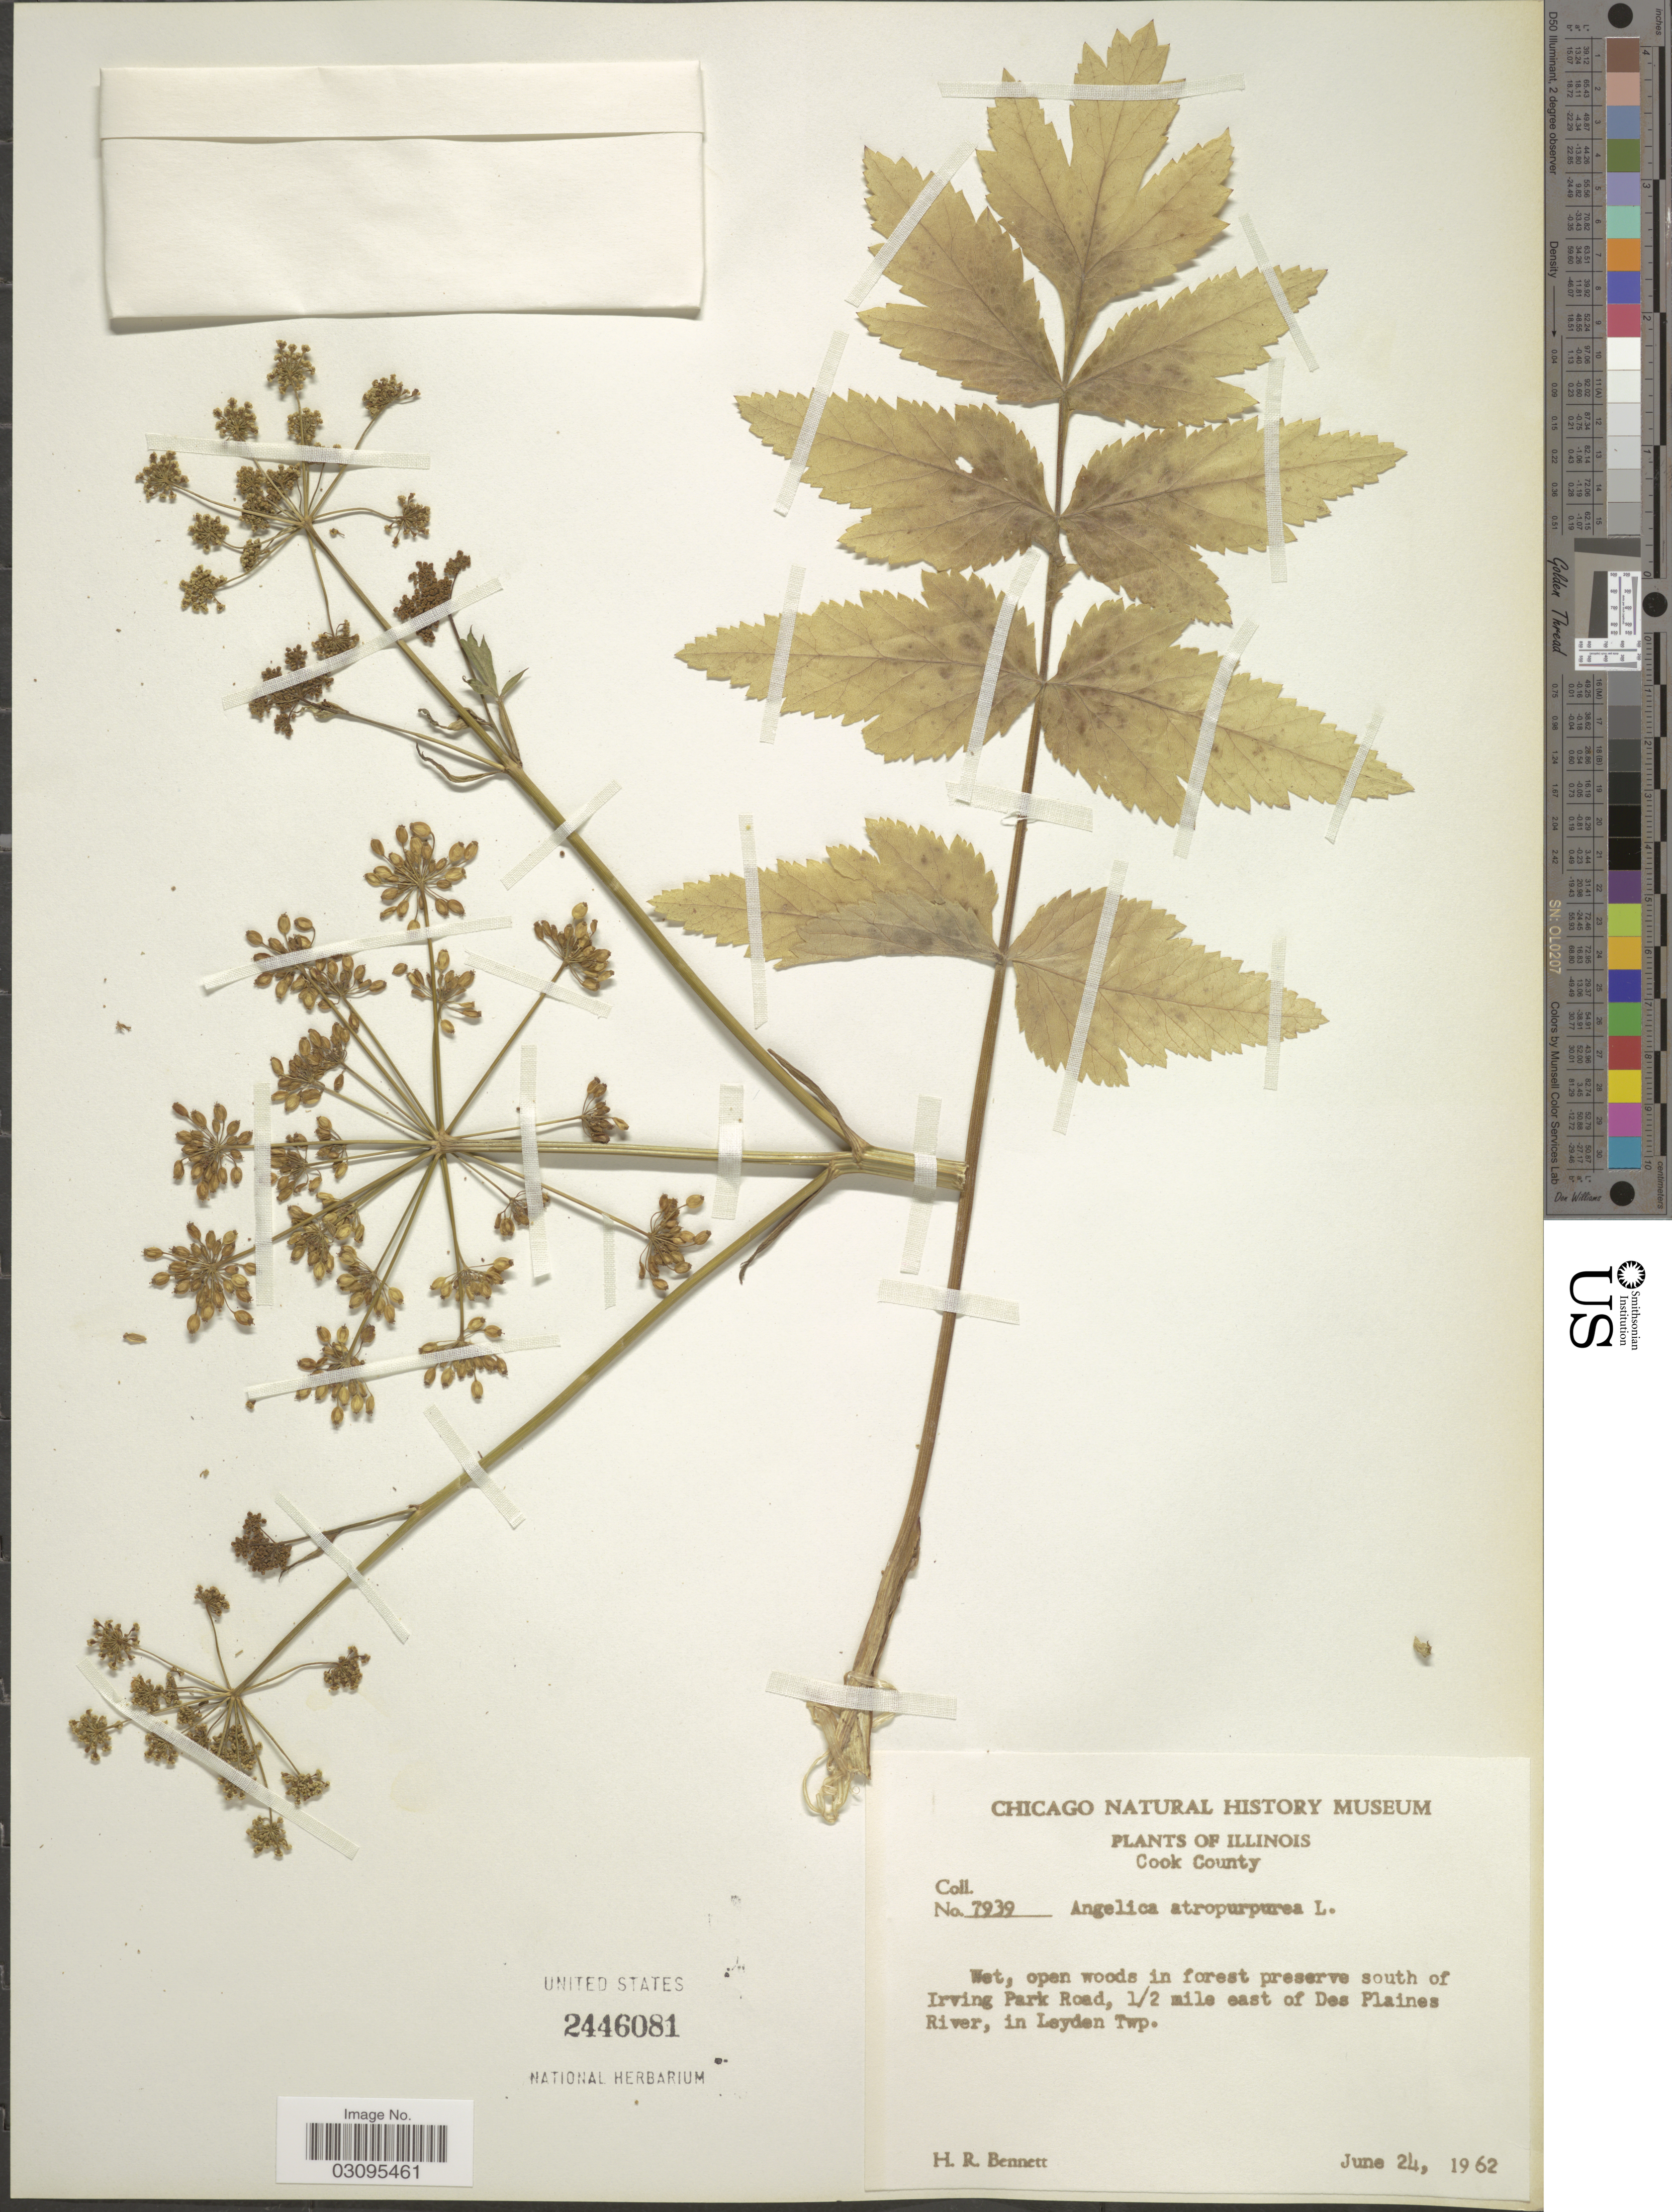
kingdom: Plantae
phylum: Tracheophyta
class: Magnoliopsida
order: Apiales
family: Apiaceae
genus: Pastinaca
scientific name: Pastinaca sativa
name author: L.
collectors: H. R. Bennett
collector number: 7939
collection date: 1962-06-24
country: United States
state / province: Illinois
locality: Cook County, Wet, open woods in forest preserve south of Irwing Park Road, ½ nile east of Des Plaines River, in Leyden Twp.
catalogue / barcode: US 2446081